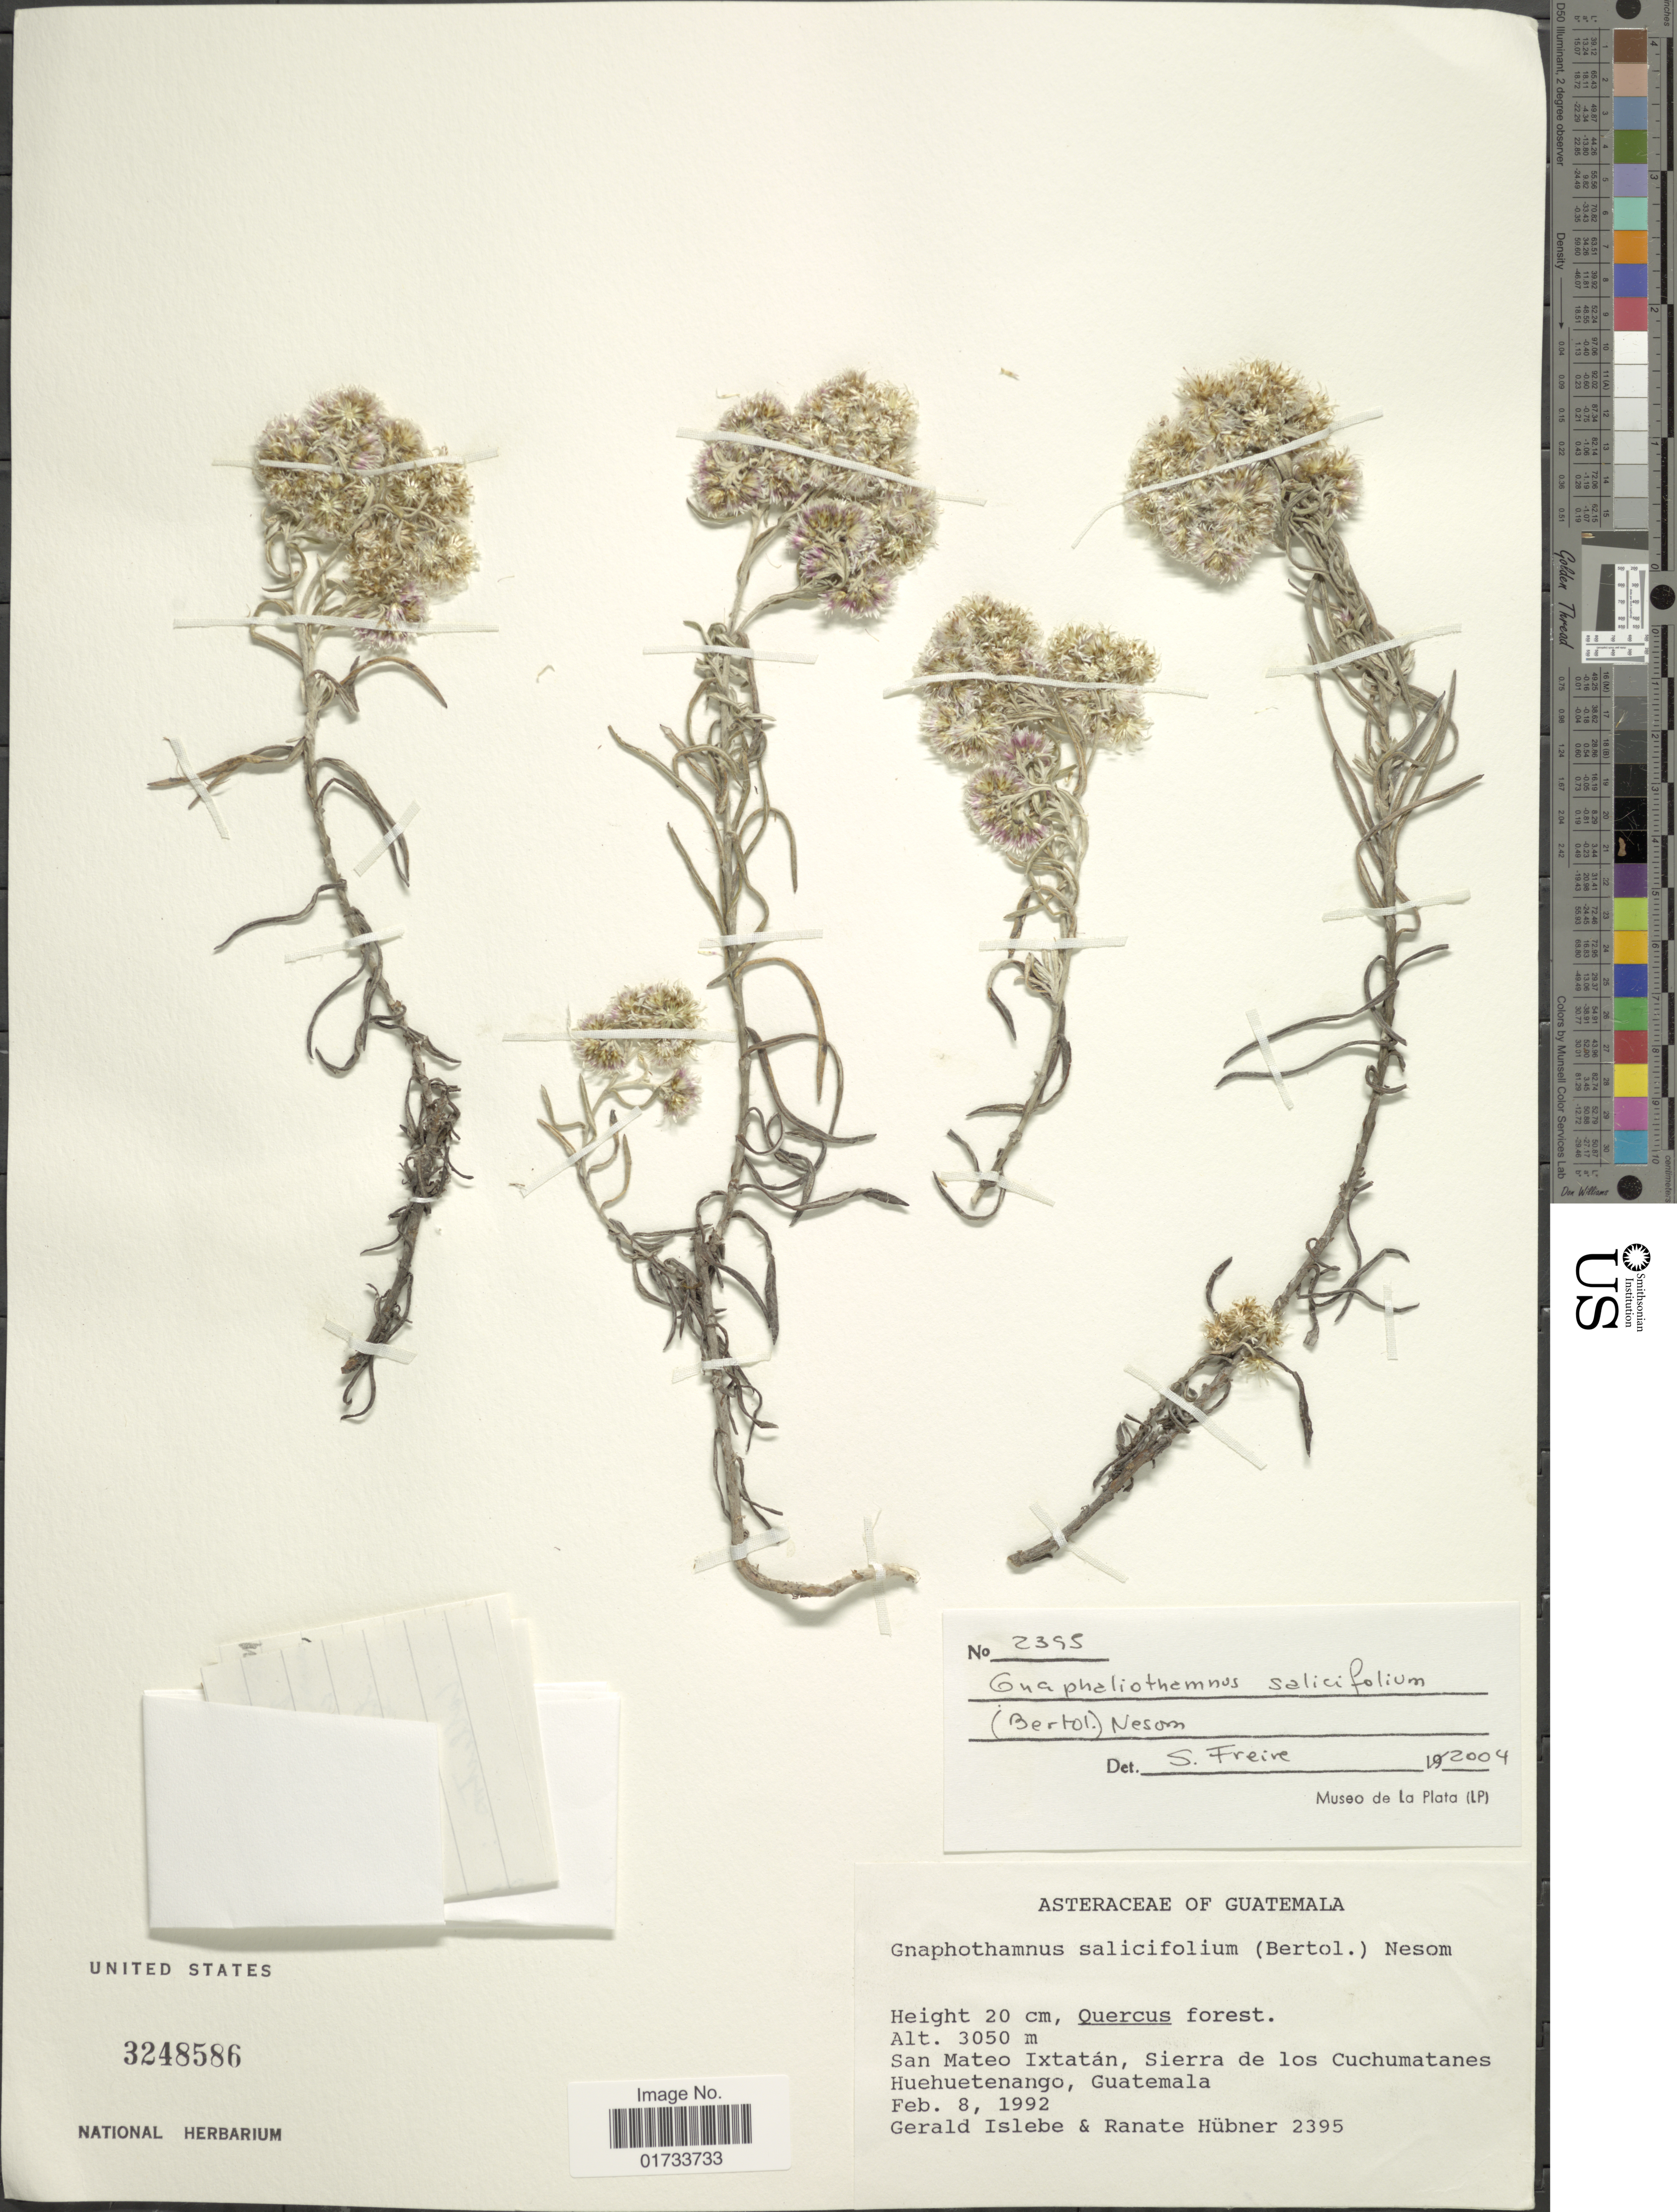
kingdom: Plantae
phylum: Tracheophyta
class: Magnoliopsida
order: Asterales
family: Asteraceae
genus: Chionolaena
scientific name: Chionolaena salicifolia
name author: (Bertol.) G.L. Nesom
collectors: G. Islebe & R. Hubner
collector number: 2395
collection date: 1992-02-08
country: Guatemala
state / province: Huehuetenango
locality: San Matei Uxtatán, Sierra de los Cuchumatanes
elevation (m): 3050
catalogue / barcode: US 3248586